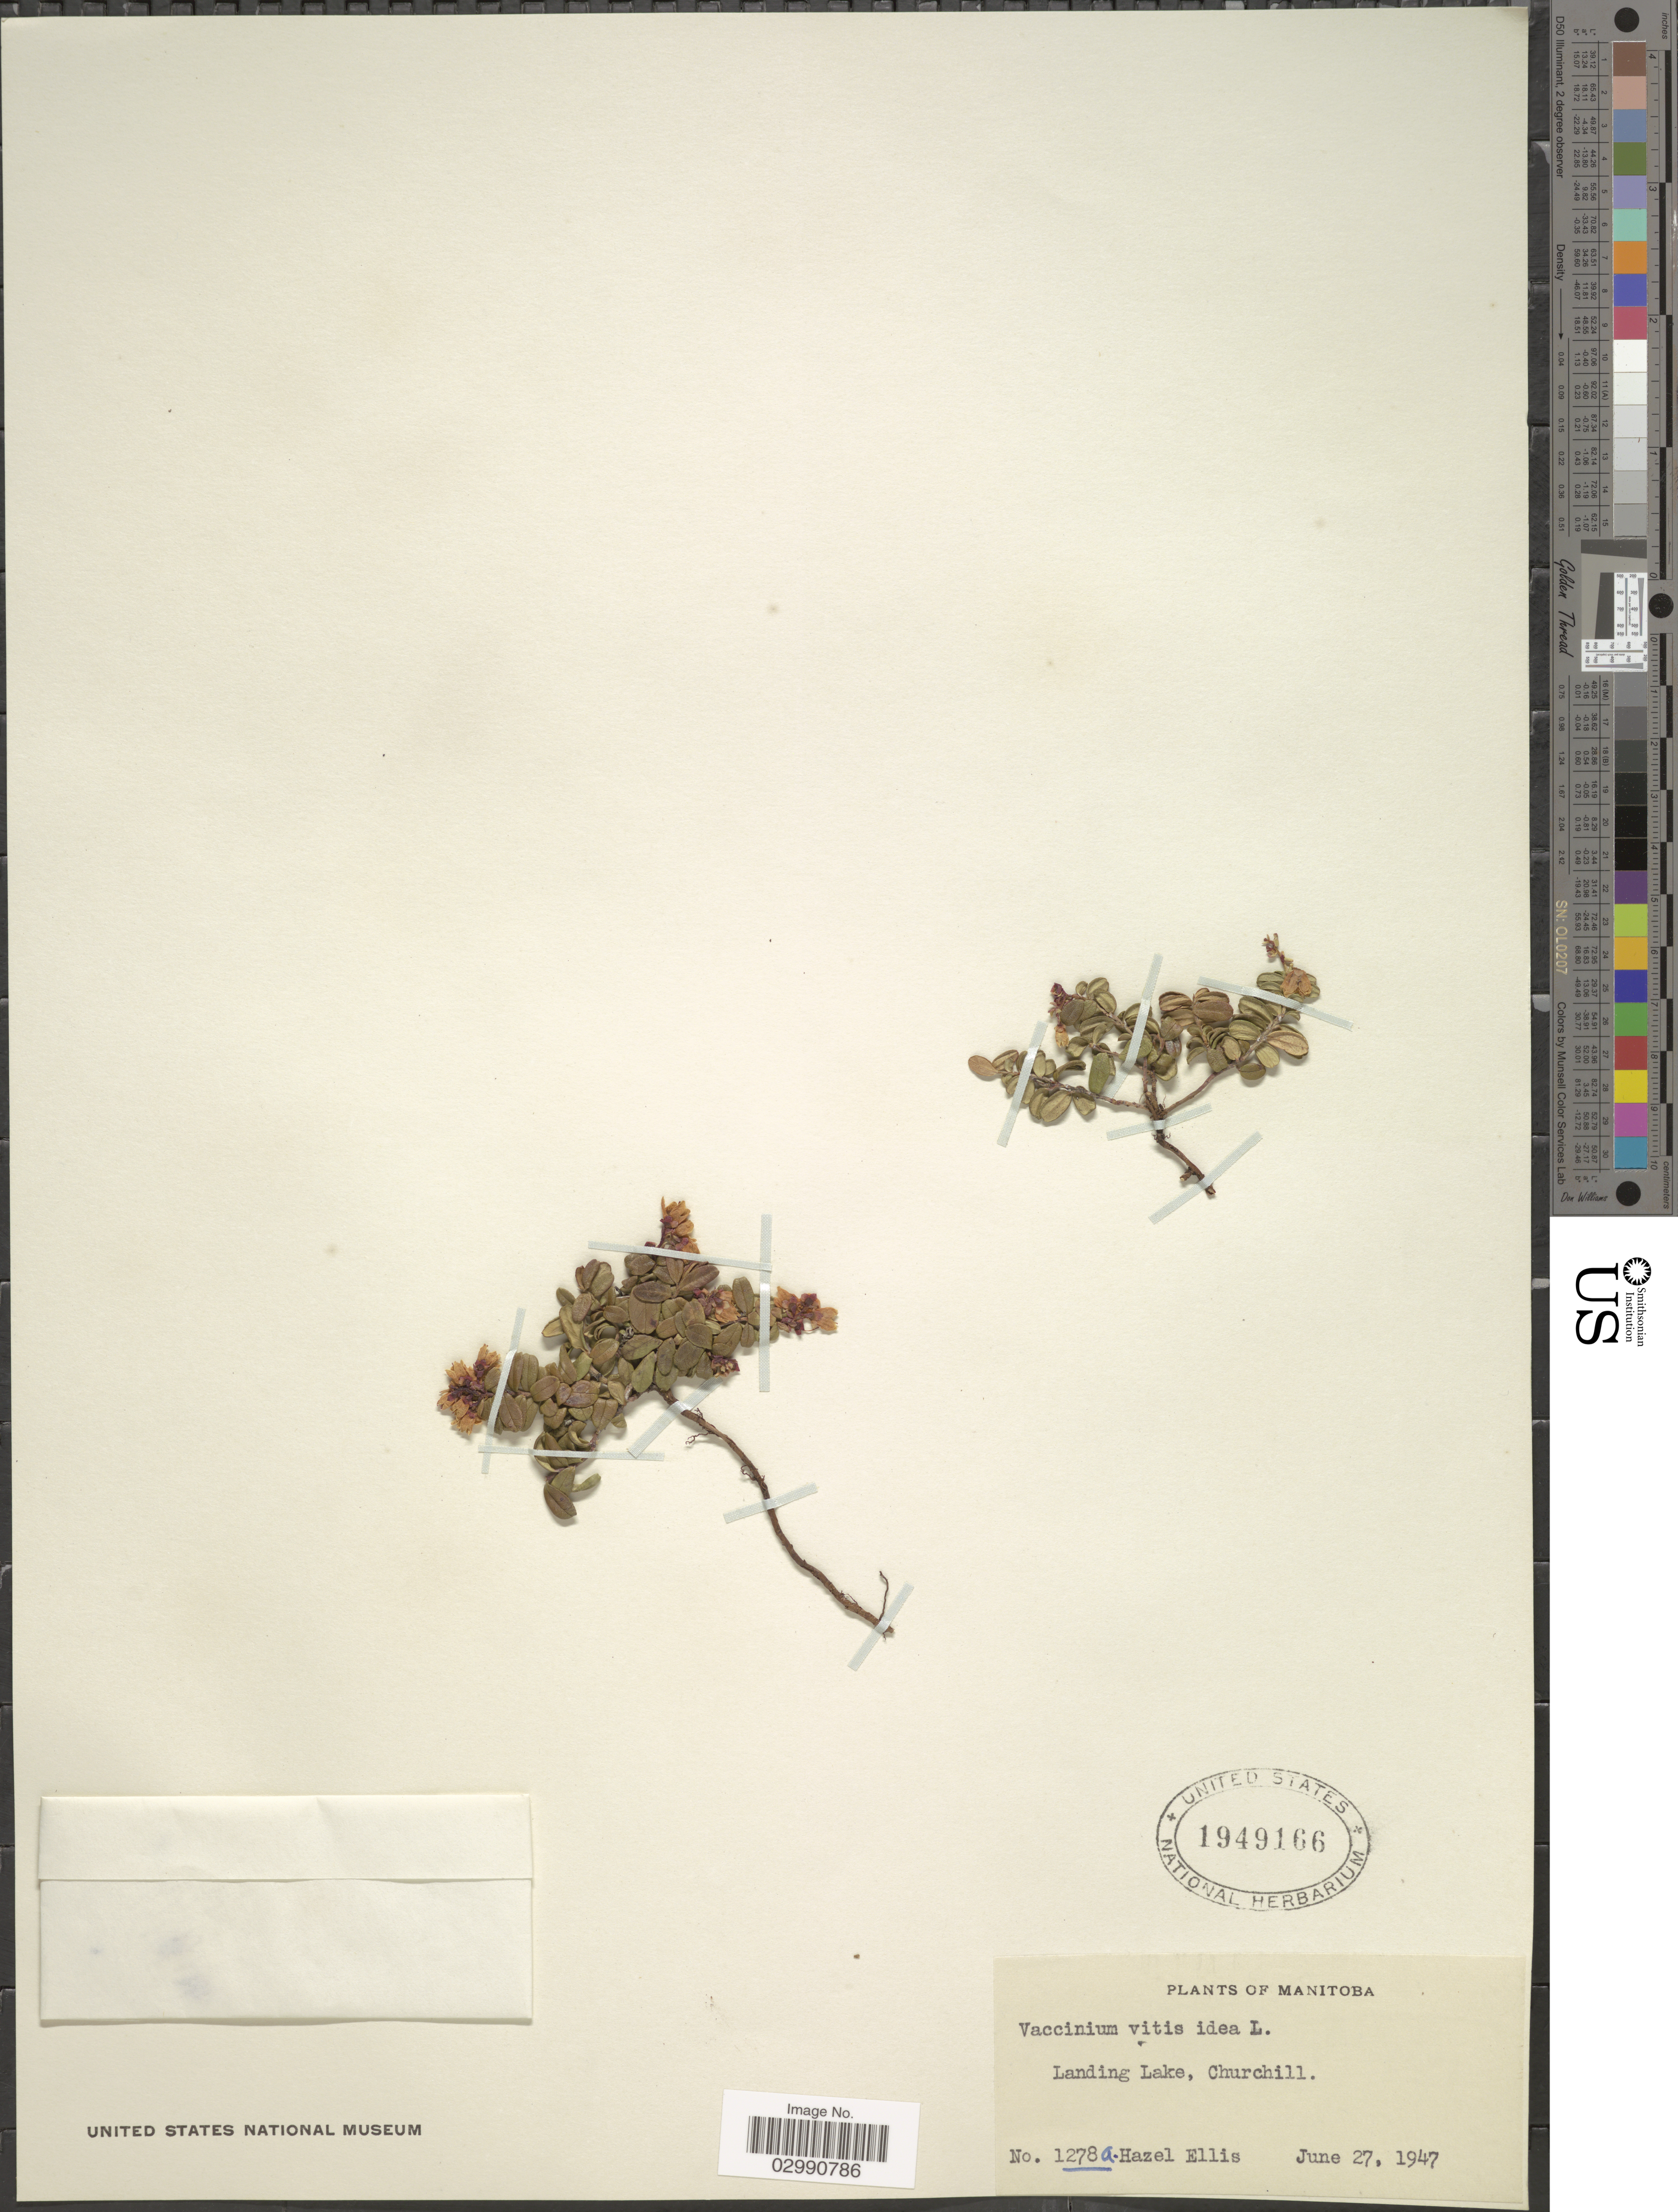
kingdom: Plantae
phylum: Tracheophyta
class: Magnoliopsida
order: Ericales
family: Ericaceae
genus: Vaccinium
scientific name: Vaccinium vitis-idaea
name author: L.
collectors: H. Ellis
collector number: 1278a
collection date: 1947-06-27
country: Canada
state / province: Manitoba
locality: Landing Lake, Churchill.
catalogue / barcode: US 1949166